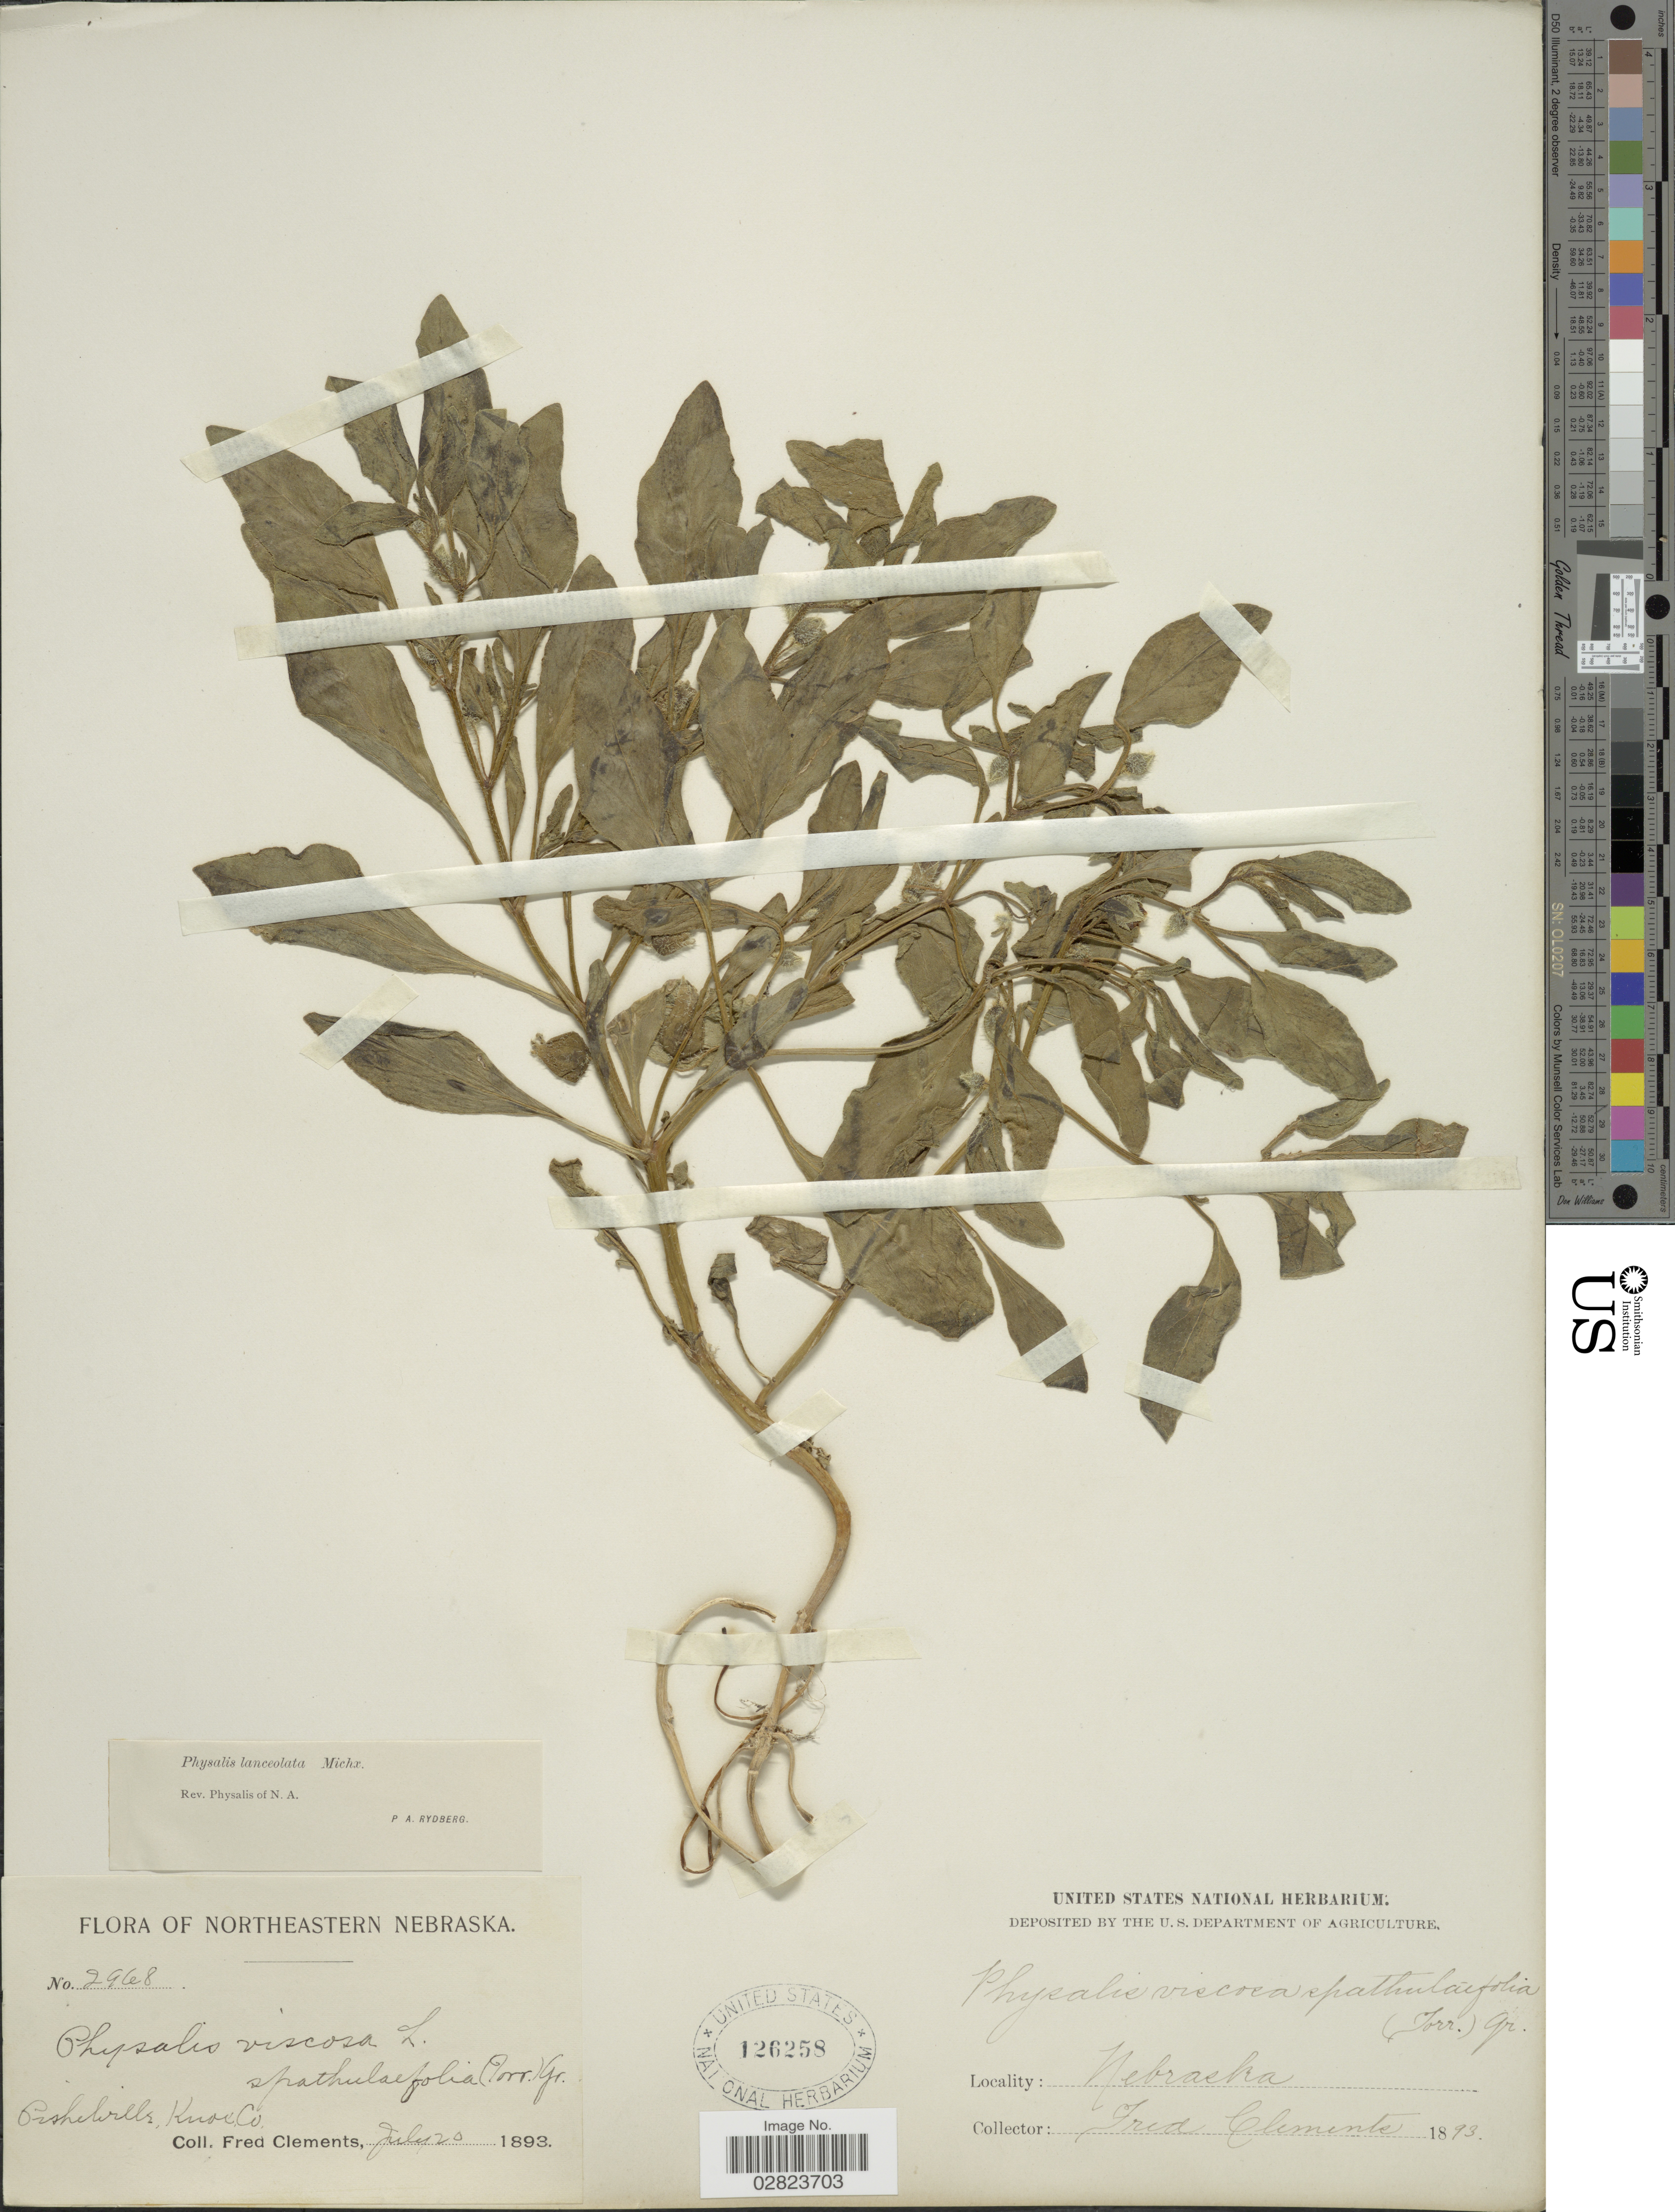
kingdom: Plantae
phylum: Tracheophyta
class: Magnoliopsida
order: Solanales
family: Solanaceae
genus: Physalis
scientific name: Physalis lanceolata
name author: Michx.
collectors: F. Clements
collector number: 2968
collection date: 1893-07-20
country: United States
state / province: Nebraska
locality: Northeastern Nebraska. Pishelville, Knox Co.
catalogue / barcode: US 126258